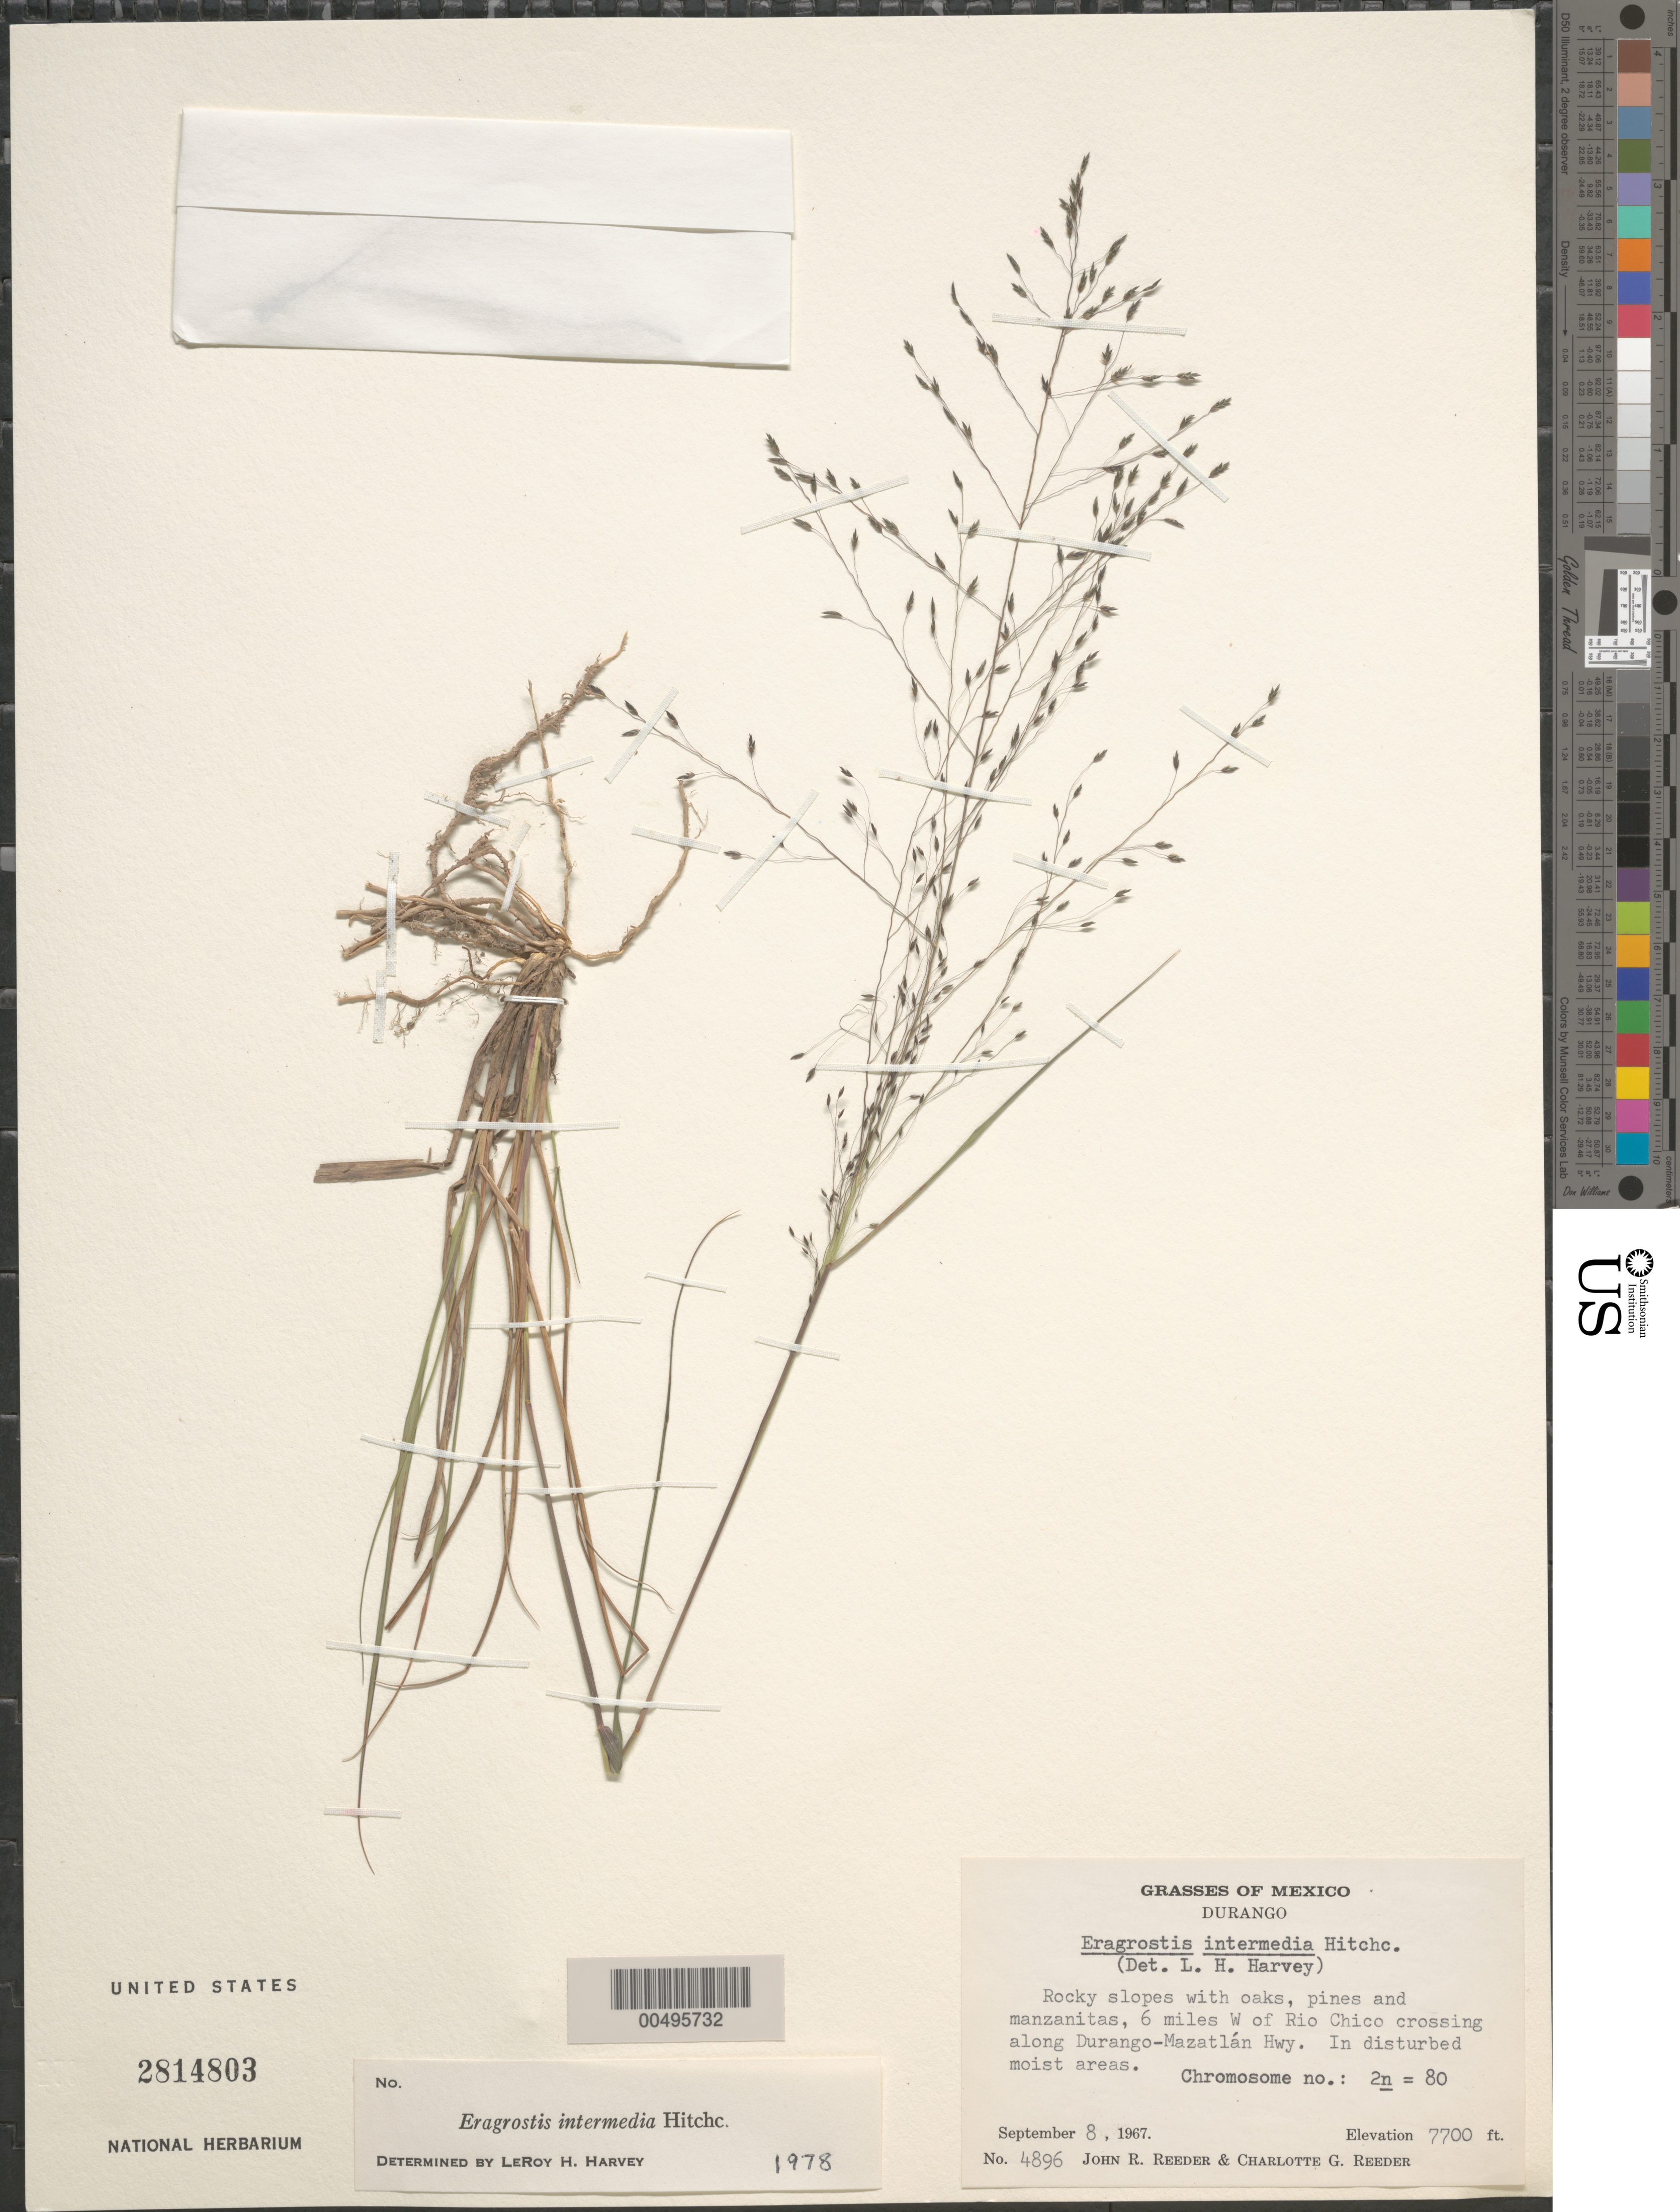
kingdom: Plantae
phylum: Tracheophyta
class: Liliopsida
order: Poales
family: Poaceae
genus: Eragrostis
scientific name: Eragrostis intermedia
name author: Hitchc.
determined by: Harvey, L. H.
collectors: J. R. Reeder & C. G. Reeder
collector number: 4896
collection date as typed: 8 Sep 1967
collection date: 1967-09-08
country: Mexico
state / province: Durango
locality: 6 mi W of Rio Chico crossing along Durango - Mazatlán Hwy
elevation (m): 2347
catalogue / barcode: US 2814803